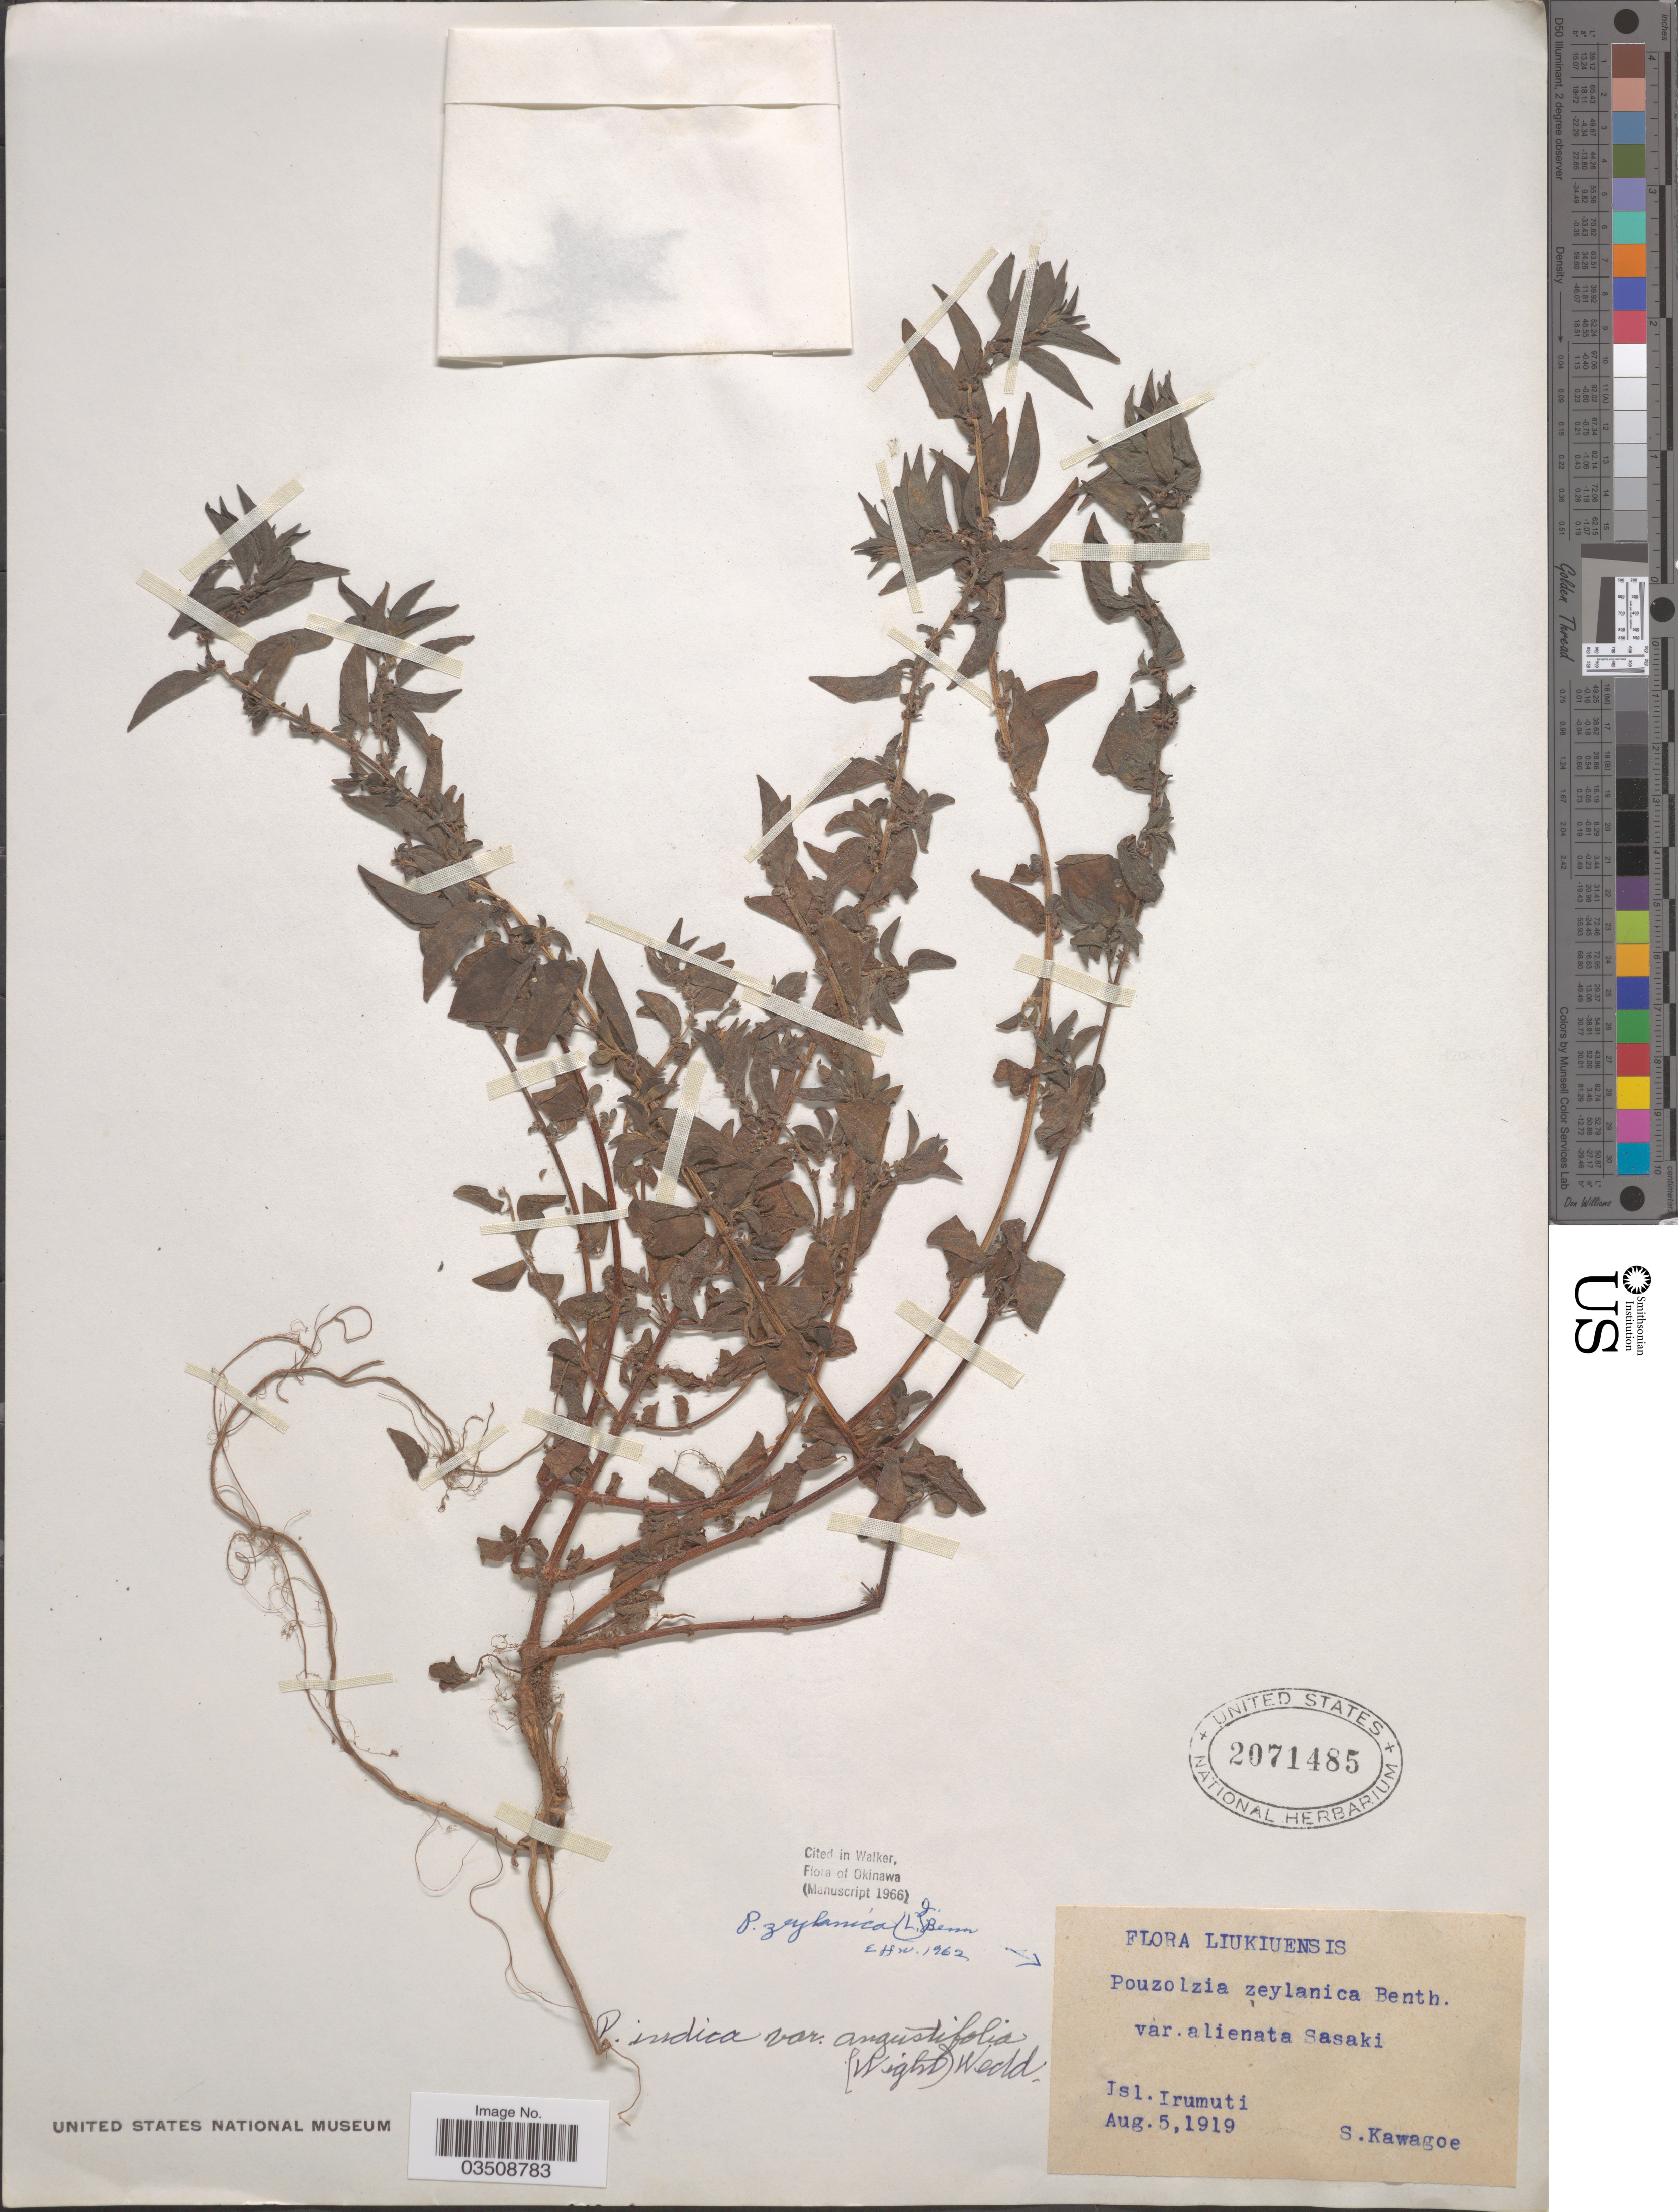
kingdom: Plantae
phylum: Tracheophyta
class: Magnoliopsida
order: Rosales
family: Urticaceae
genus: Pouzolzia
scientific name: Pouzolzia zeylanica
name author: (L.) Benn.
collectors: S. Kawagoe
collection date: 1919-08-05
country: Japan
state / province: Okinawa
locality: Liukiuensis. Isl. Irumuti.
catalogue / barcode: US 2071485